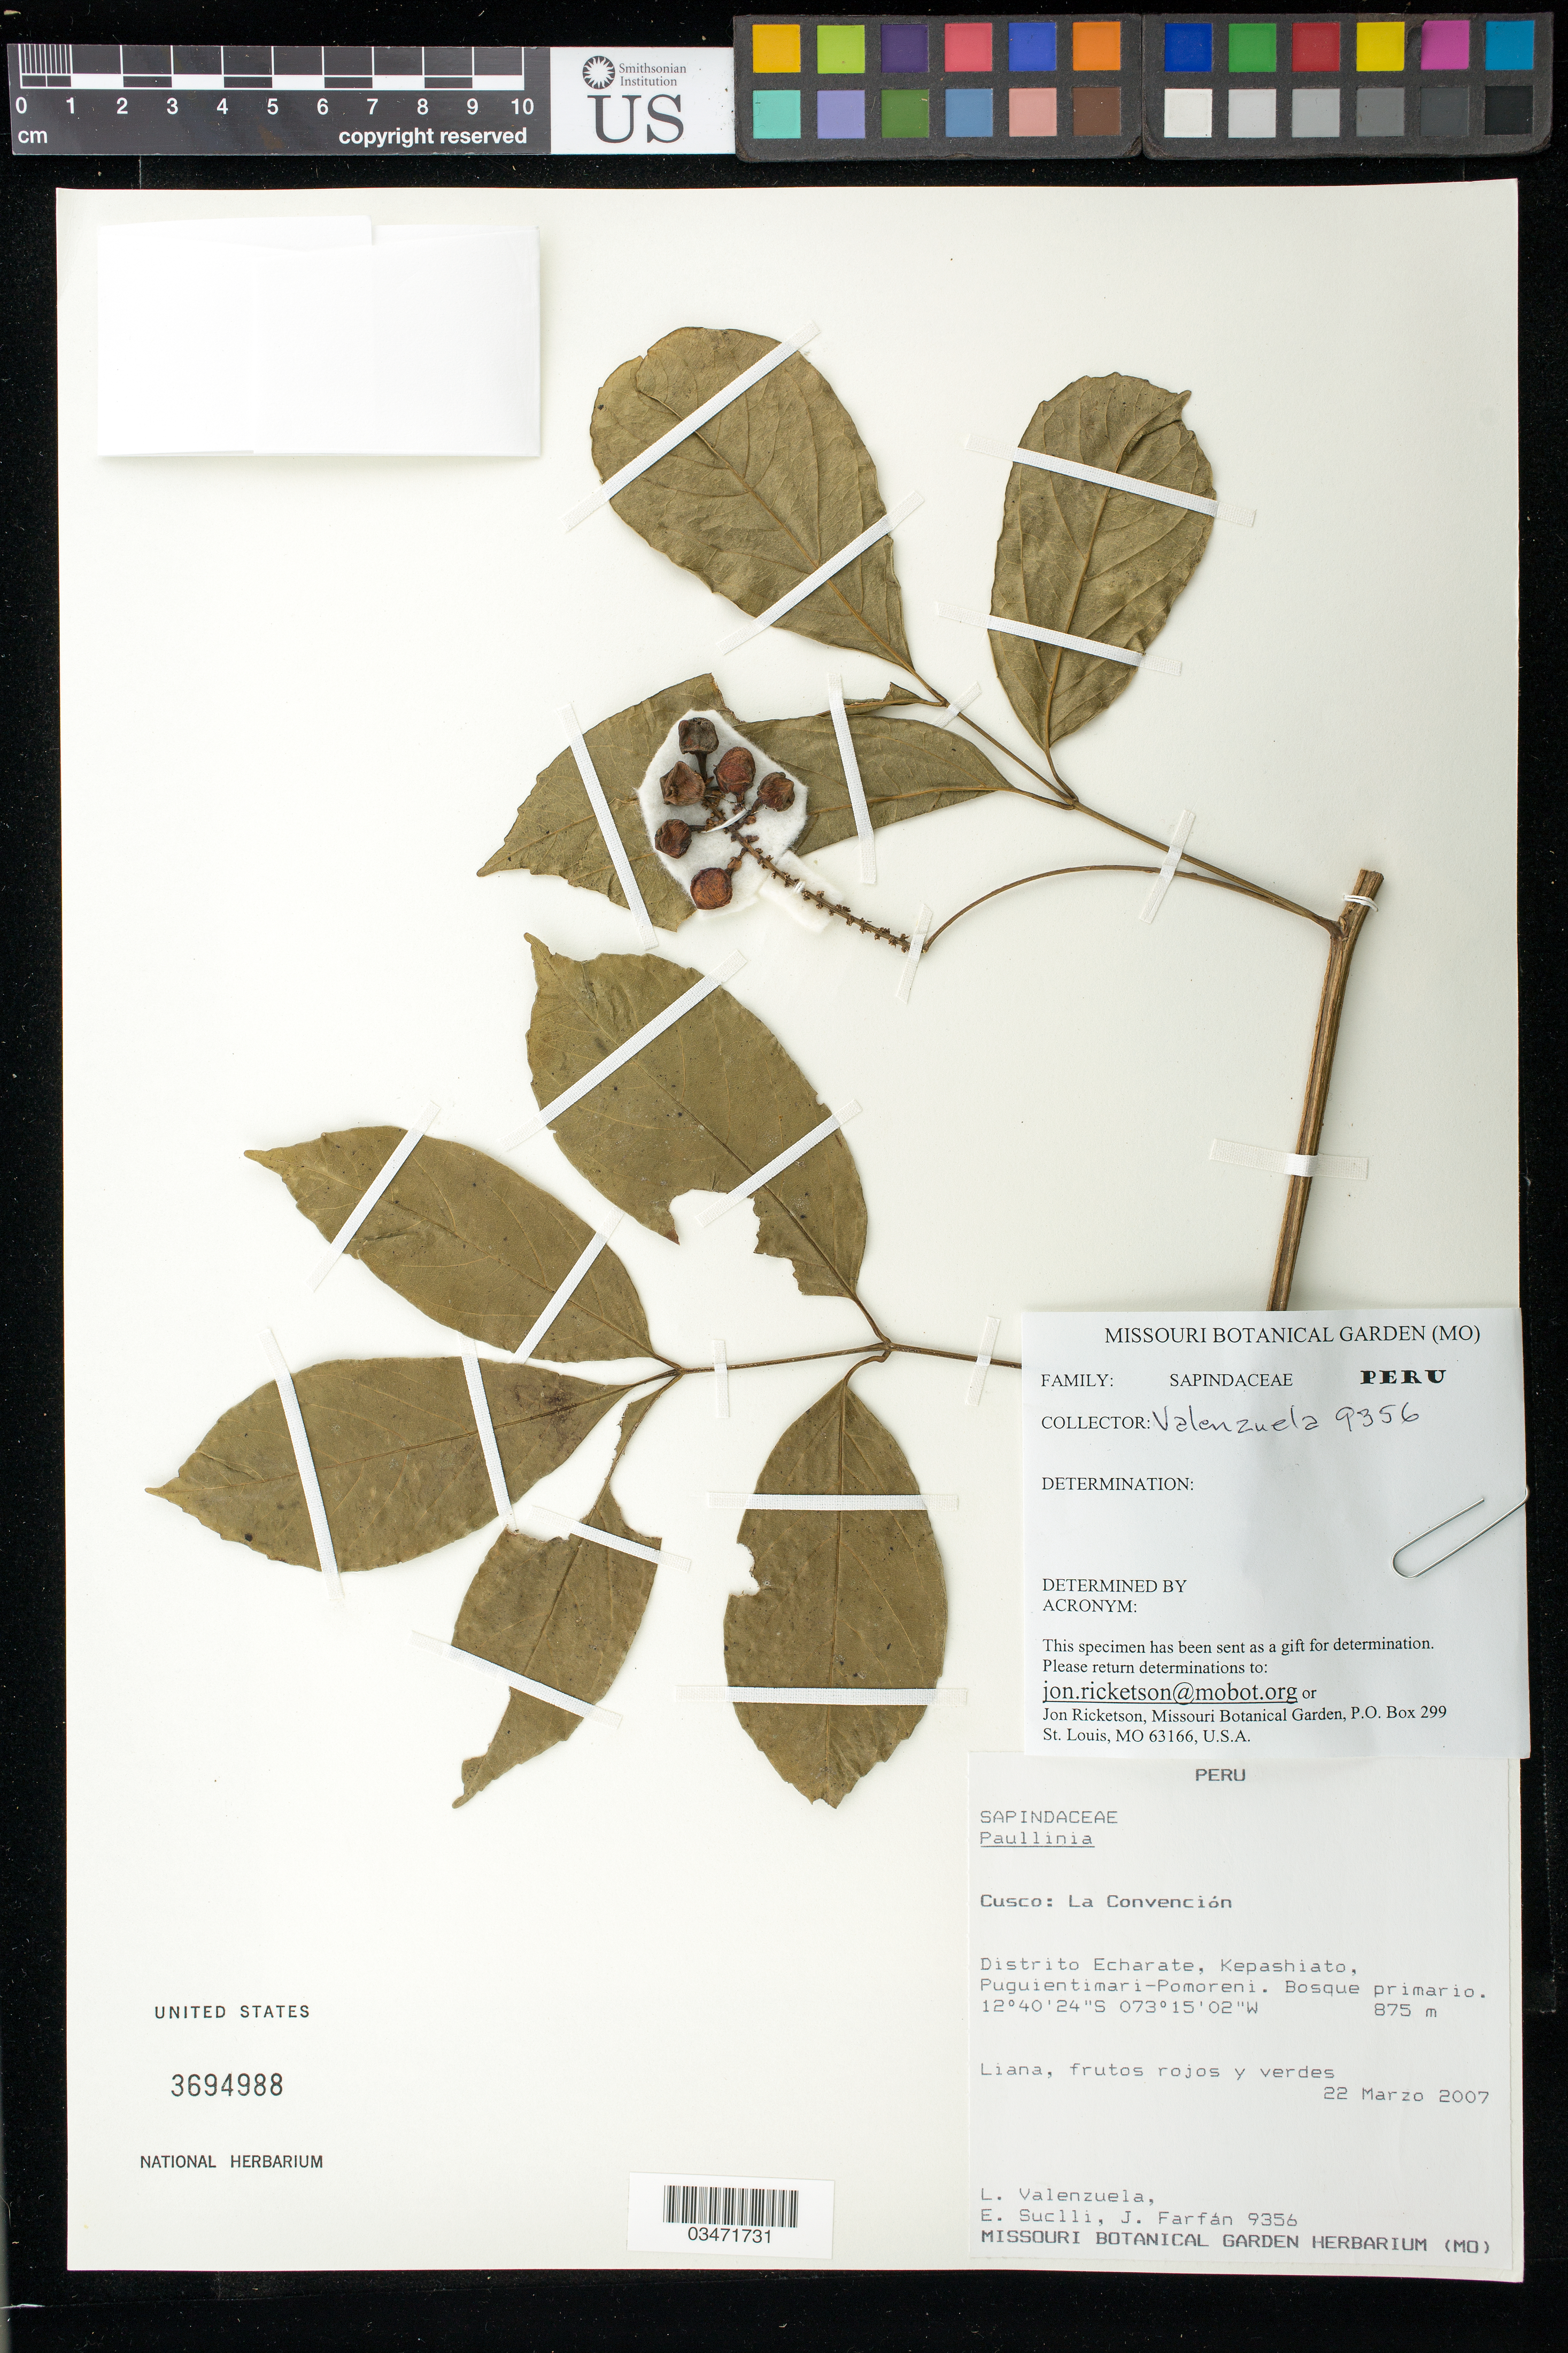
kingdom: Plantae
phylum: Tracheophyta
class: Magnoliopsida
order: Sapindales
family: Sapindaceae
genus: Paullinia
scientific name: Paullinia sp.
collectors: L. Valenzuela, E. Suclli & J. Farfán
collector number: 9356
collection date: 2007-03-22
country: Peru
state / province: Cusco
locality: La Convención. Distrito Echarate, Kepashiato, Puguientimari-Pomoreni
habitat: Bosque primario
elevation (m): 875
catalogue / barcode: US 3694988